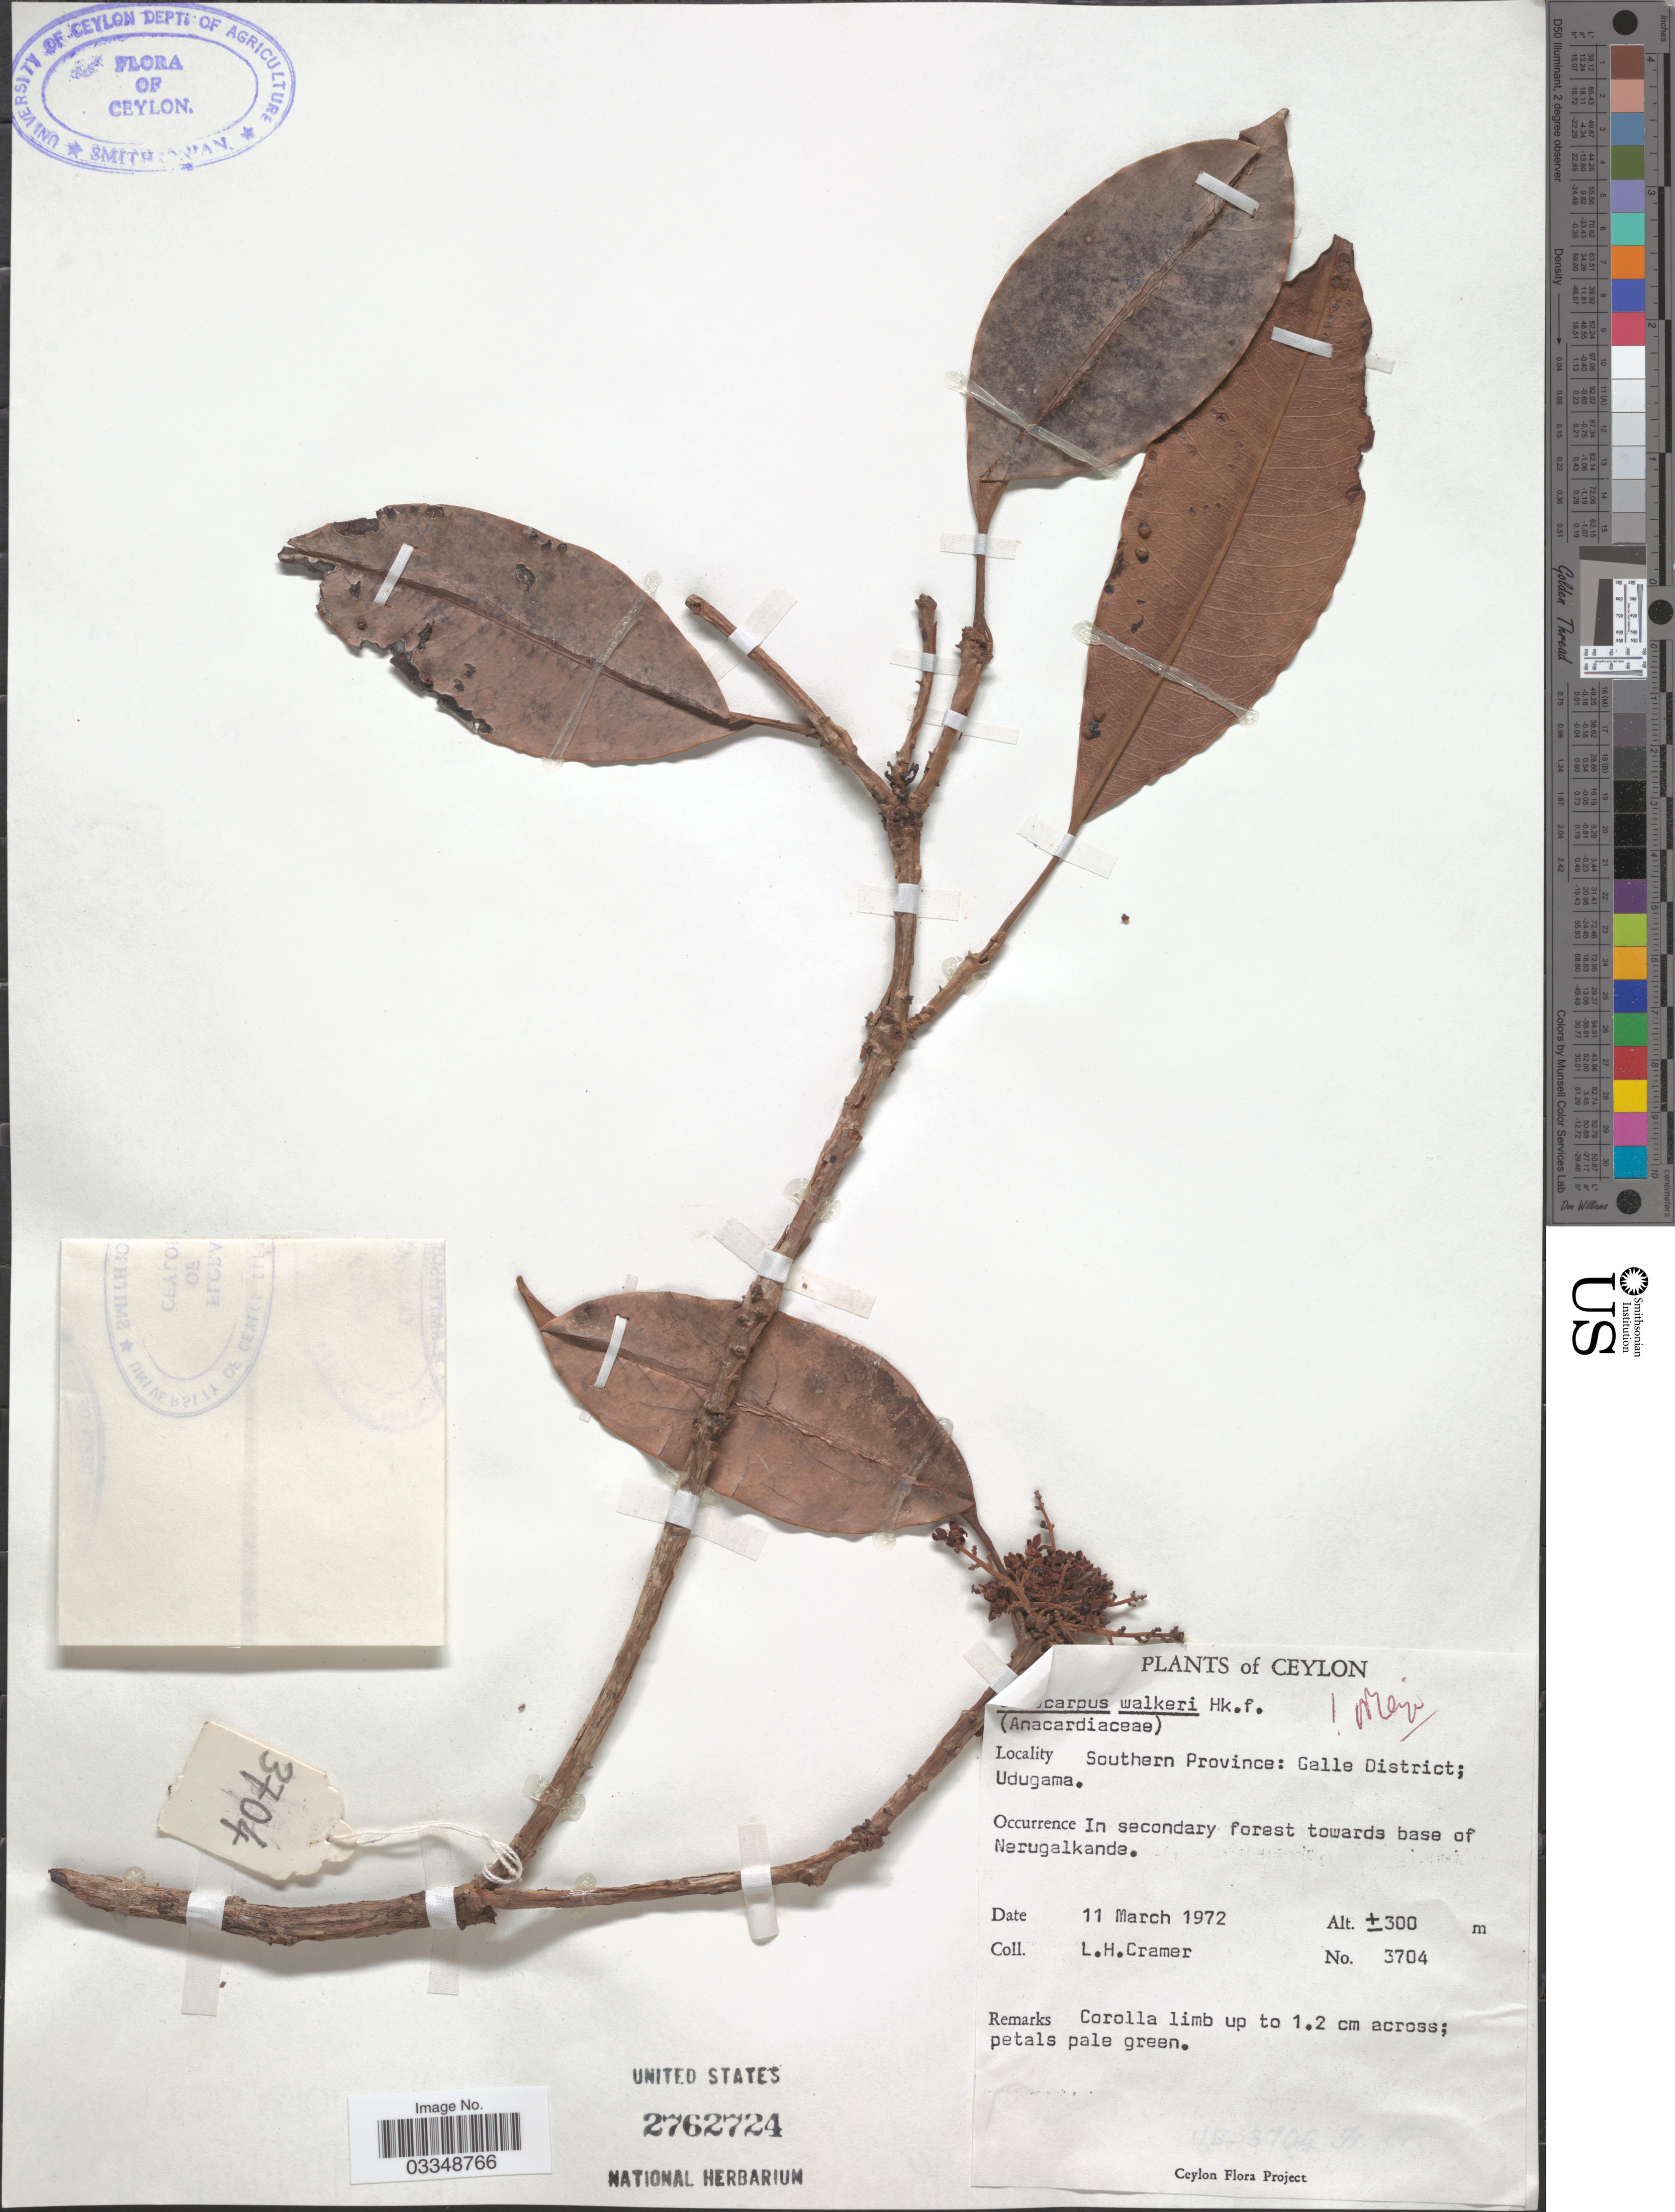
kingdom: Plantae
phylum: Tracheophyta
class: Magnoliopsida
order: Sapindales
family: Anacardiaceae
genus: Semecarpus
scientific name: Semecarpus walkeri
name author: Hook. f.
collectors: L. H. Cramer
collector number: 3704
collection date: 1972-03-11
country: Sri Lanka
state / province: Southern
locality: Ceylon. Galle District; Udugama. In secondary forest towards base of Nerugalkande.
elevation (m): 300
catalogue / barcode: US 2762724